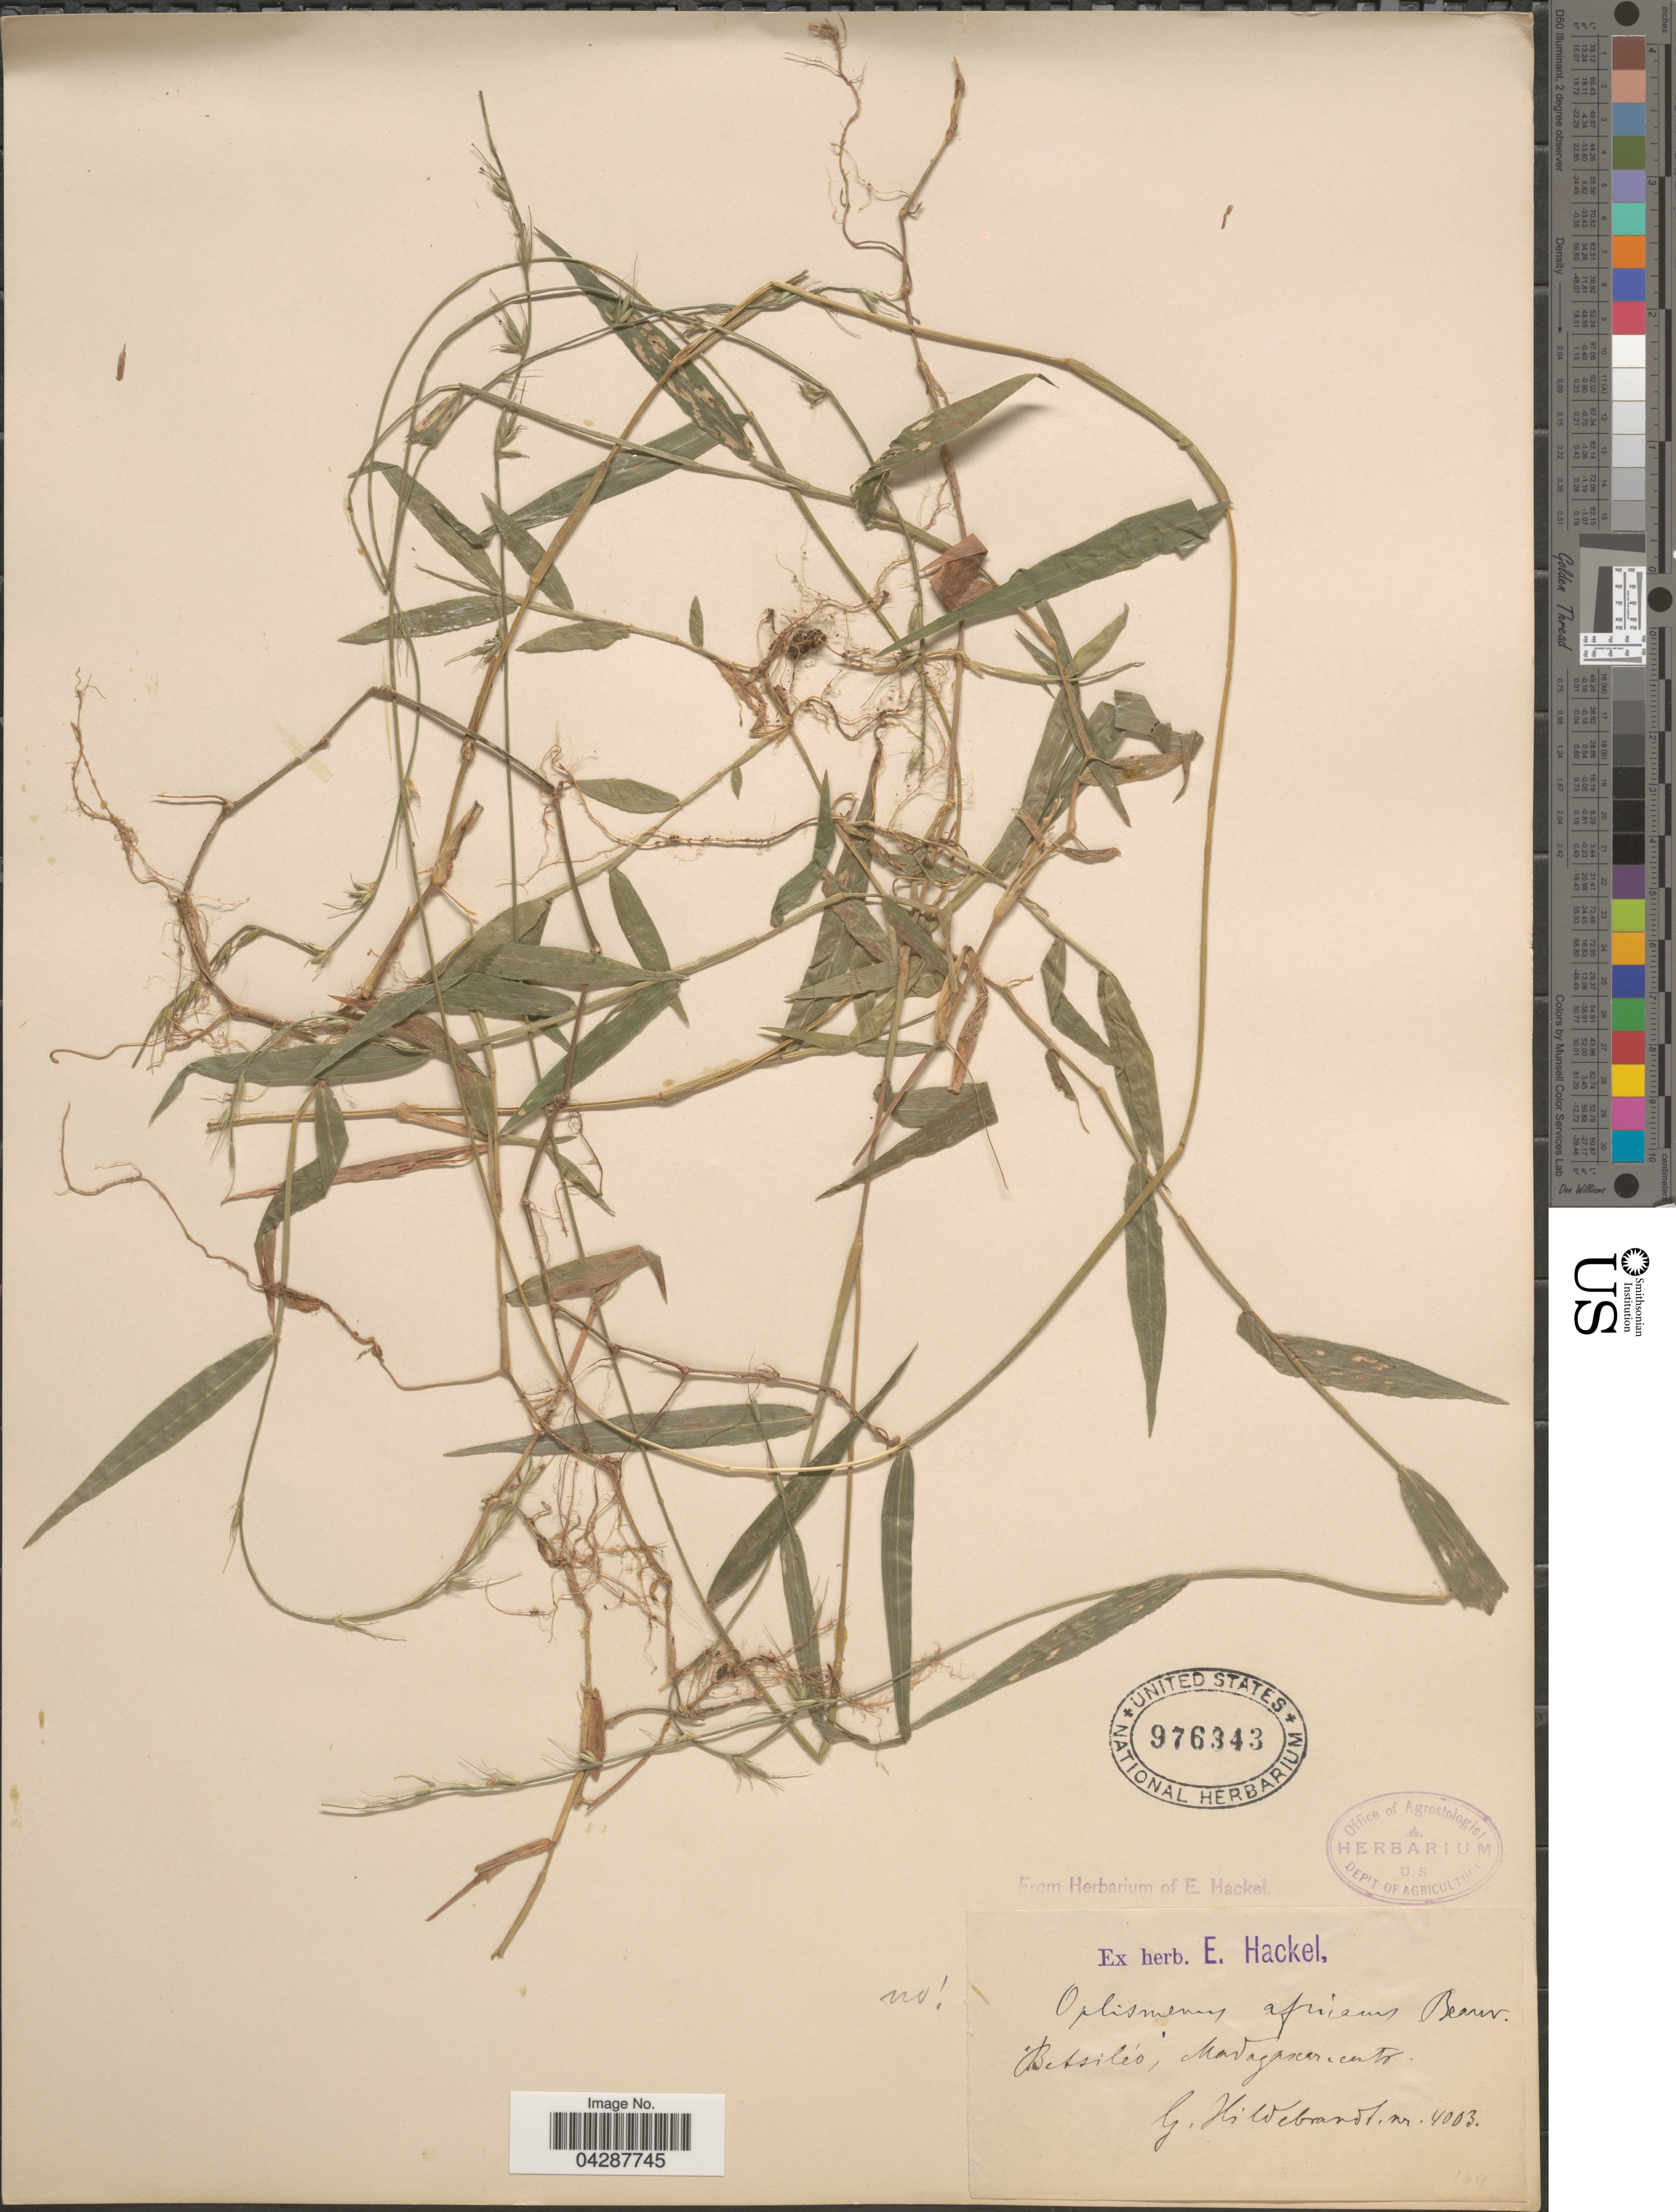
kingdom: Plantae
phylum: Tracheophyta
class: Liliopsida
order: Poales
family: Poaceae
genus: Oplismenus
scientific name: Oplismenus hirtellus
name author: (L.) P. Beauv.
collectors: J. Hildebrandt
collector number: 4003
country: Madagascar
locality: Betsiléo, Madagascar centr.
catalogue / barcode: US 976343